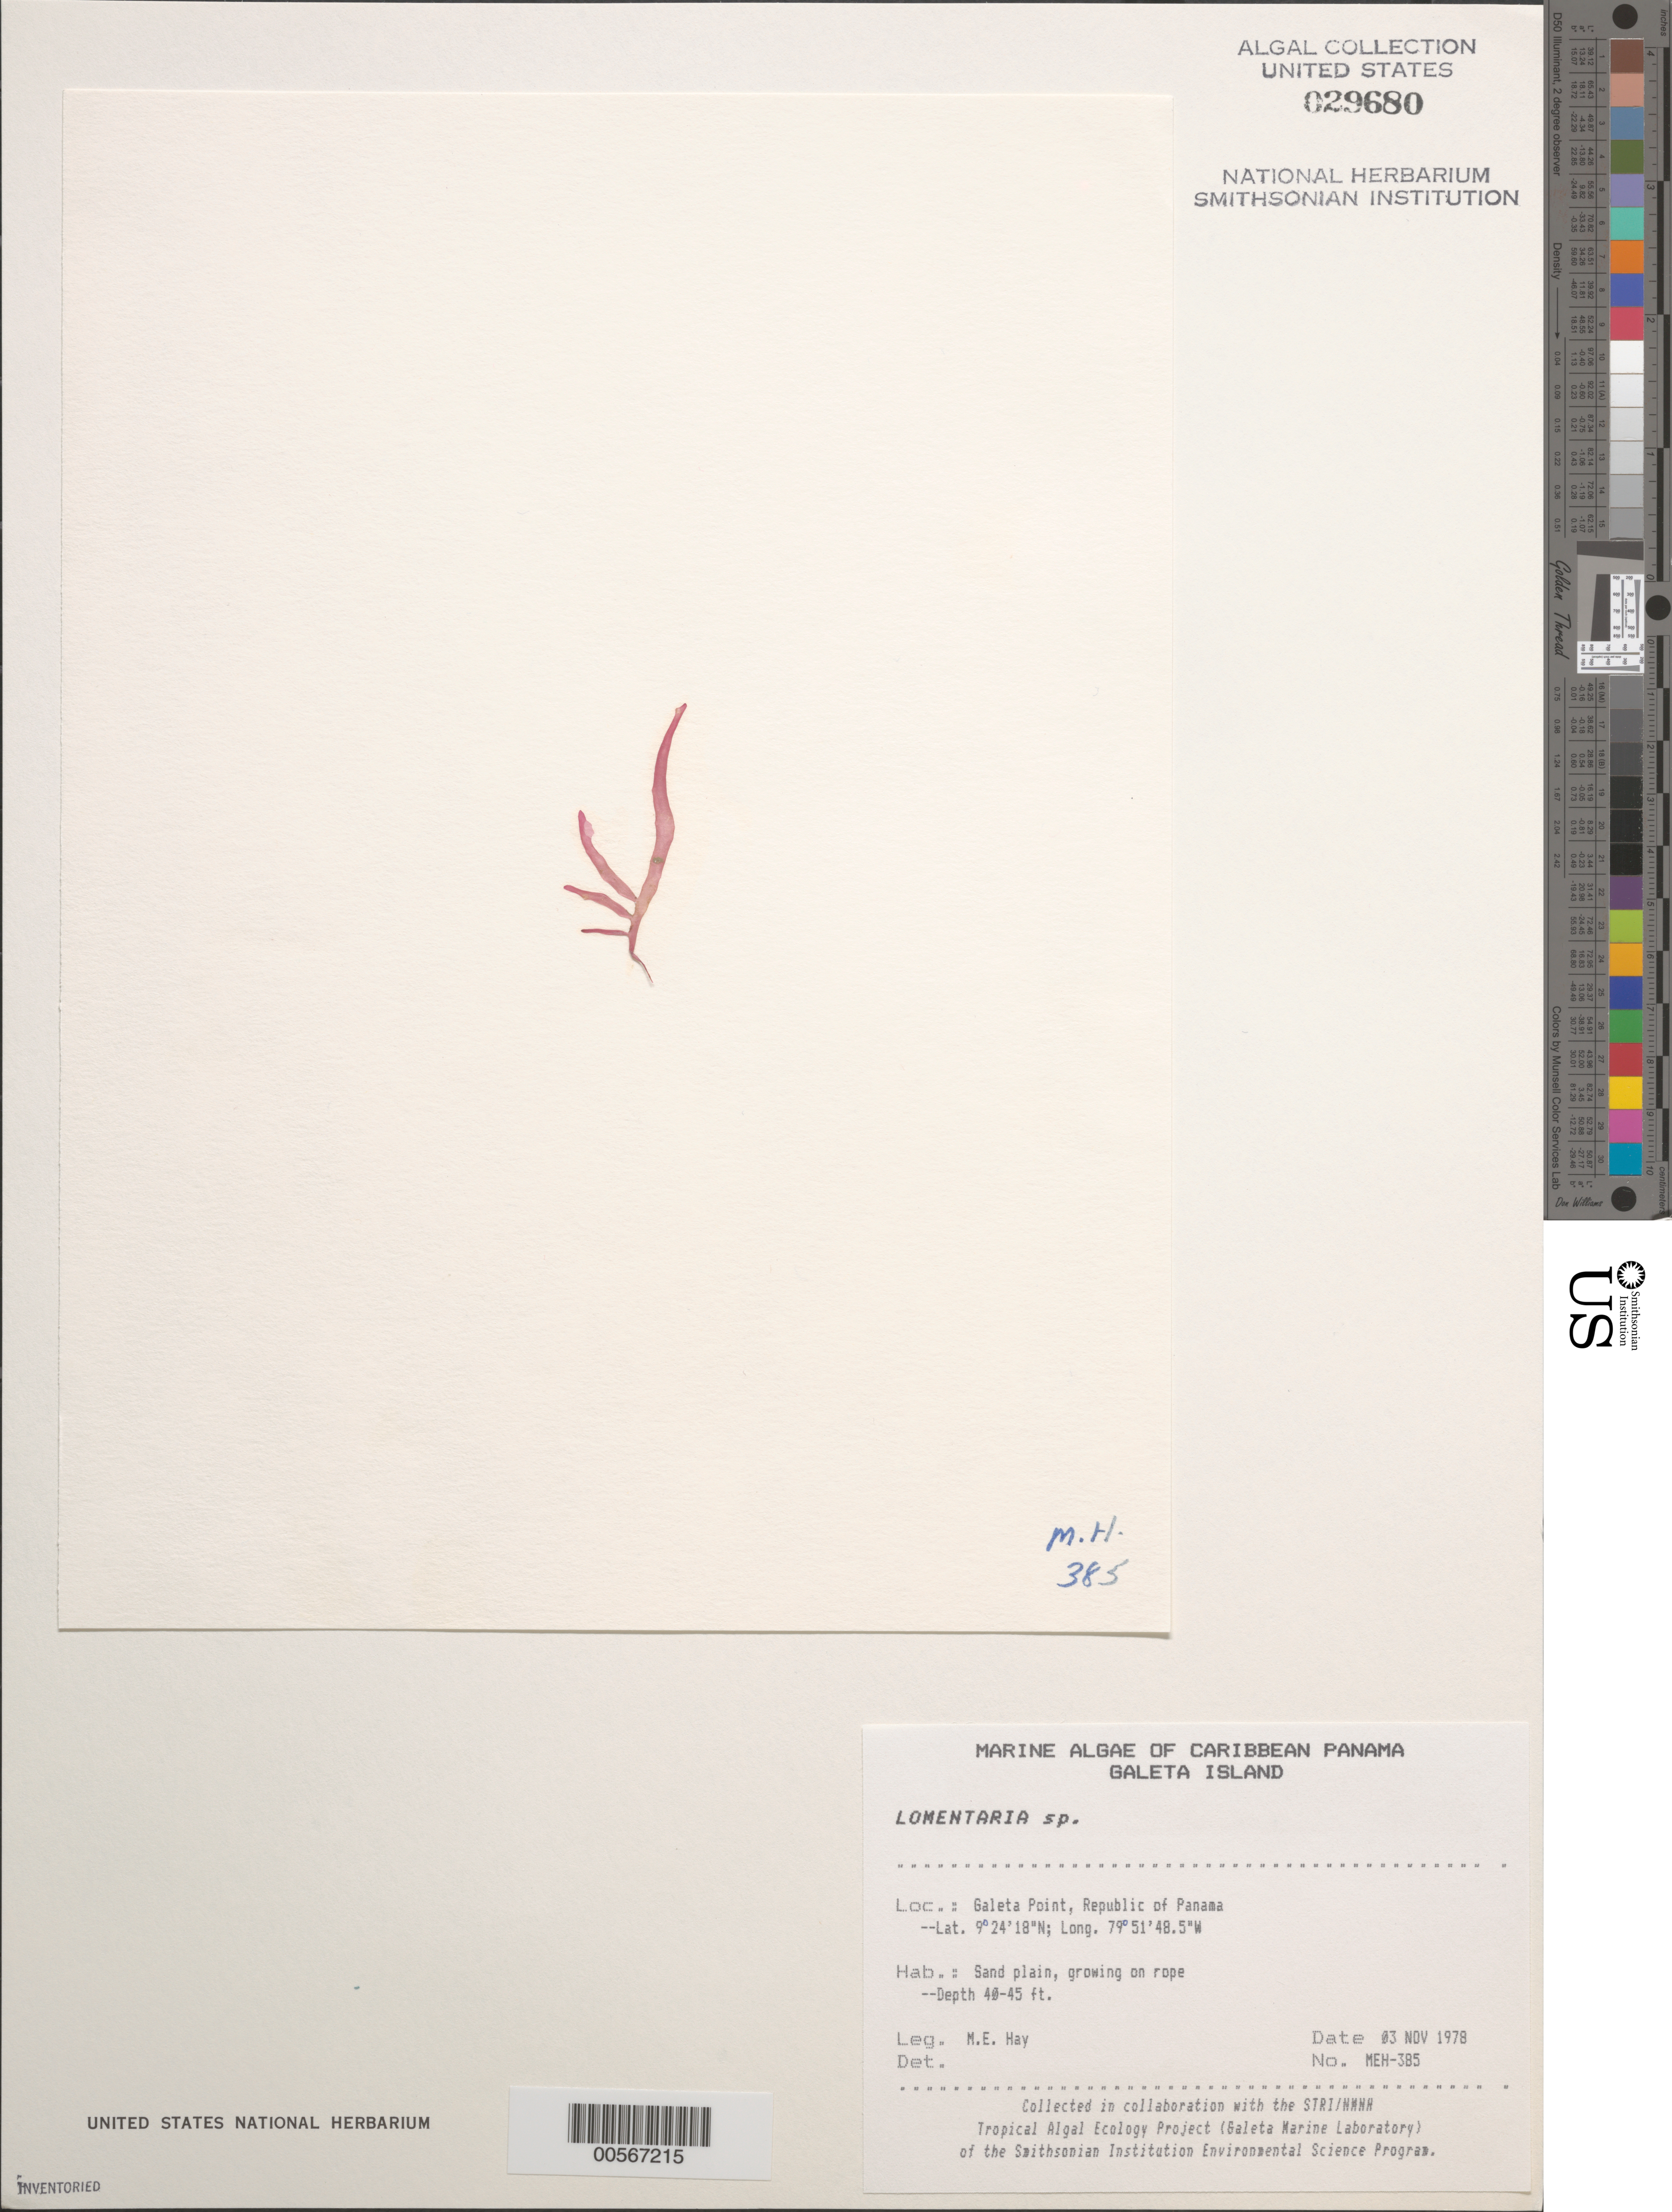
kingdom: Plantae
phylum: Rhodophyta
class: Florideophyceae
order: Rhodymeniales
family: Lomentariaceae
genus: Lomentaria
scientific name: Lomentaria sp.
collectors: M. E. Hay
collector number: MEH-385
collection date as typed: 03 Nov 1978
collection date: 1978-11-03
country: Panama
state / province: Colón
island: Galeta Island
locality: Galeta Point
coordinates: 9 24' 18" N, 79 51' 48.5" W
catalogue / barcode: US 29680